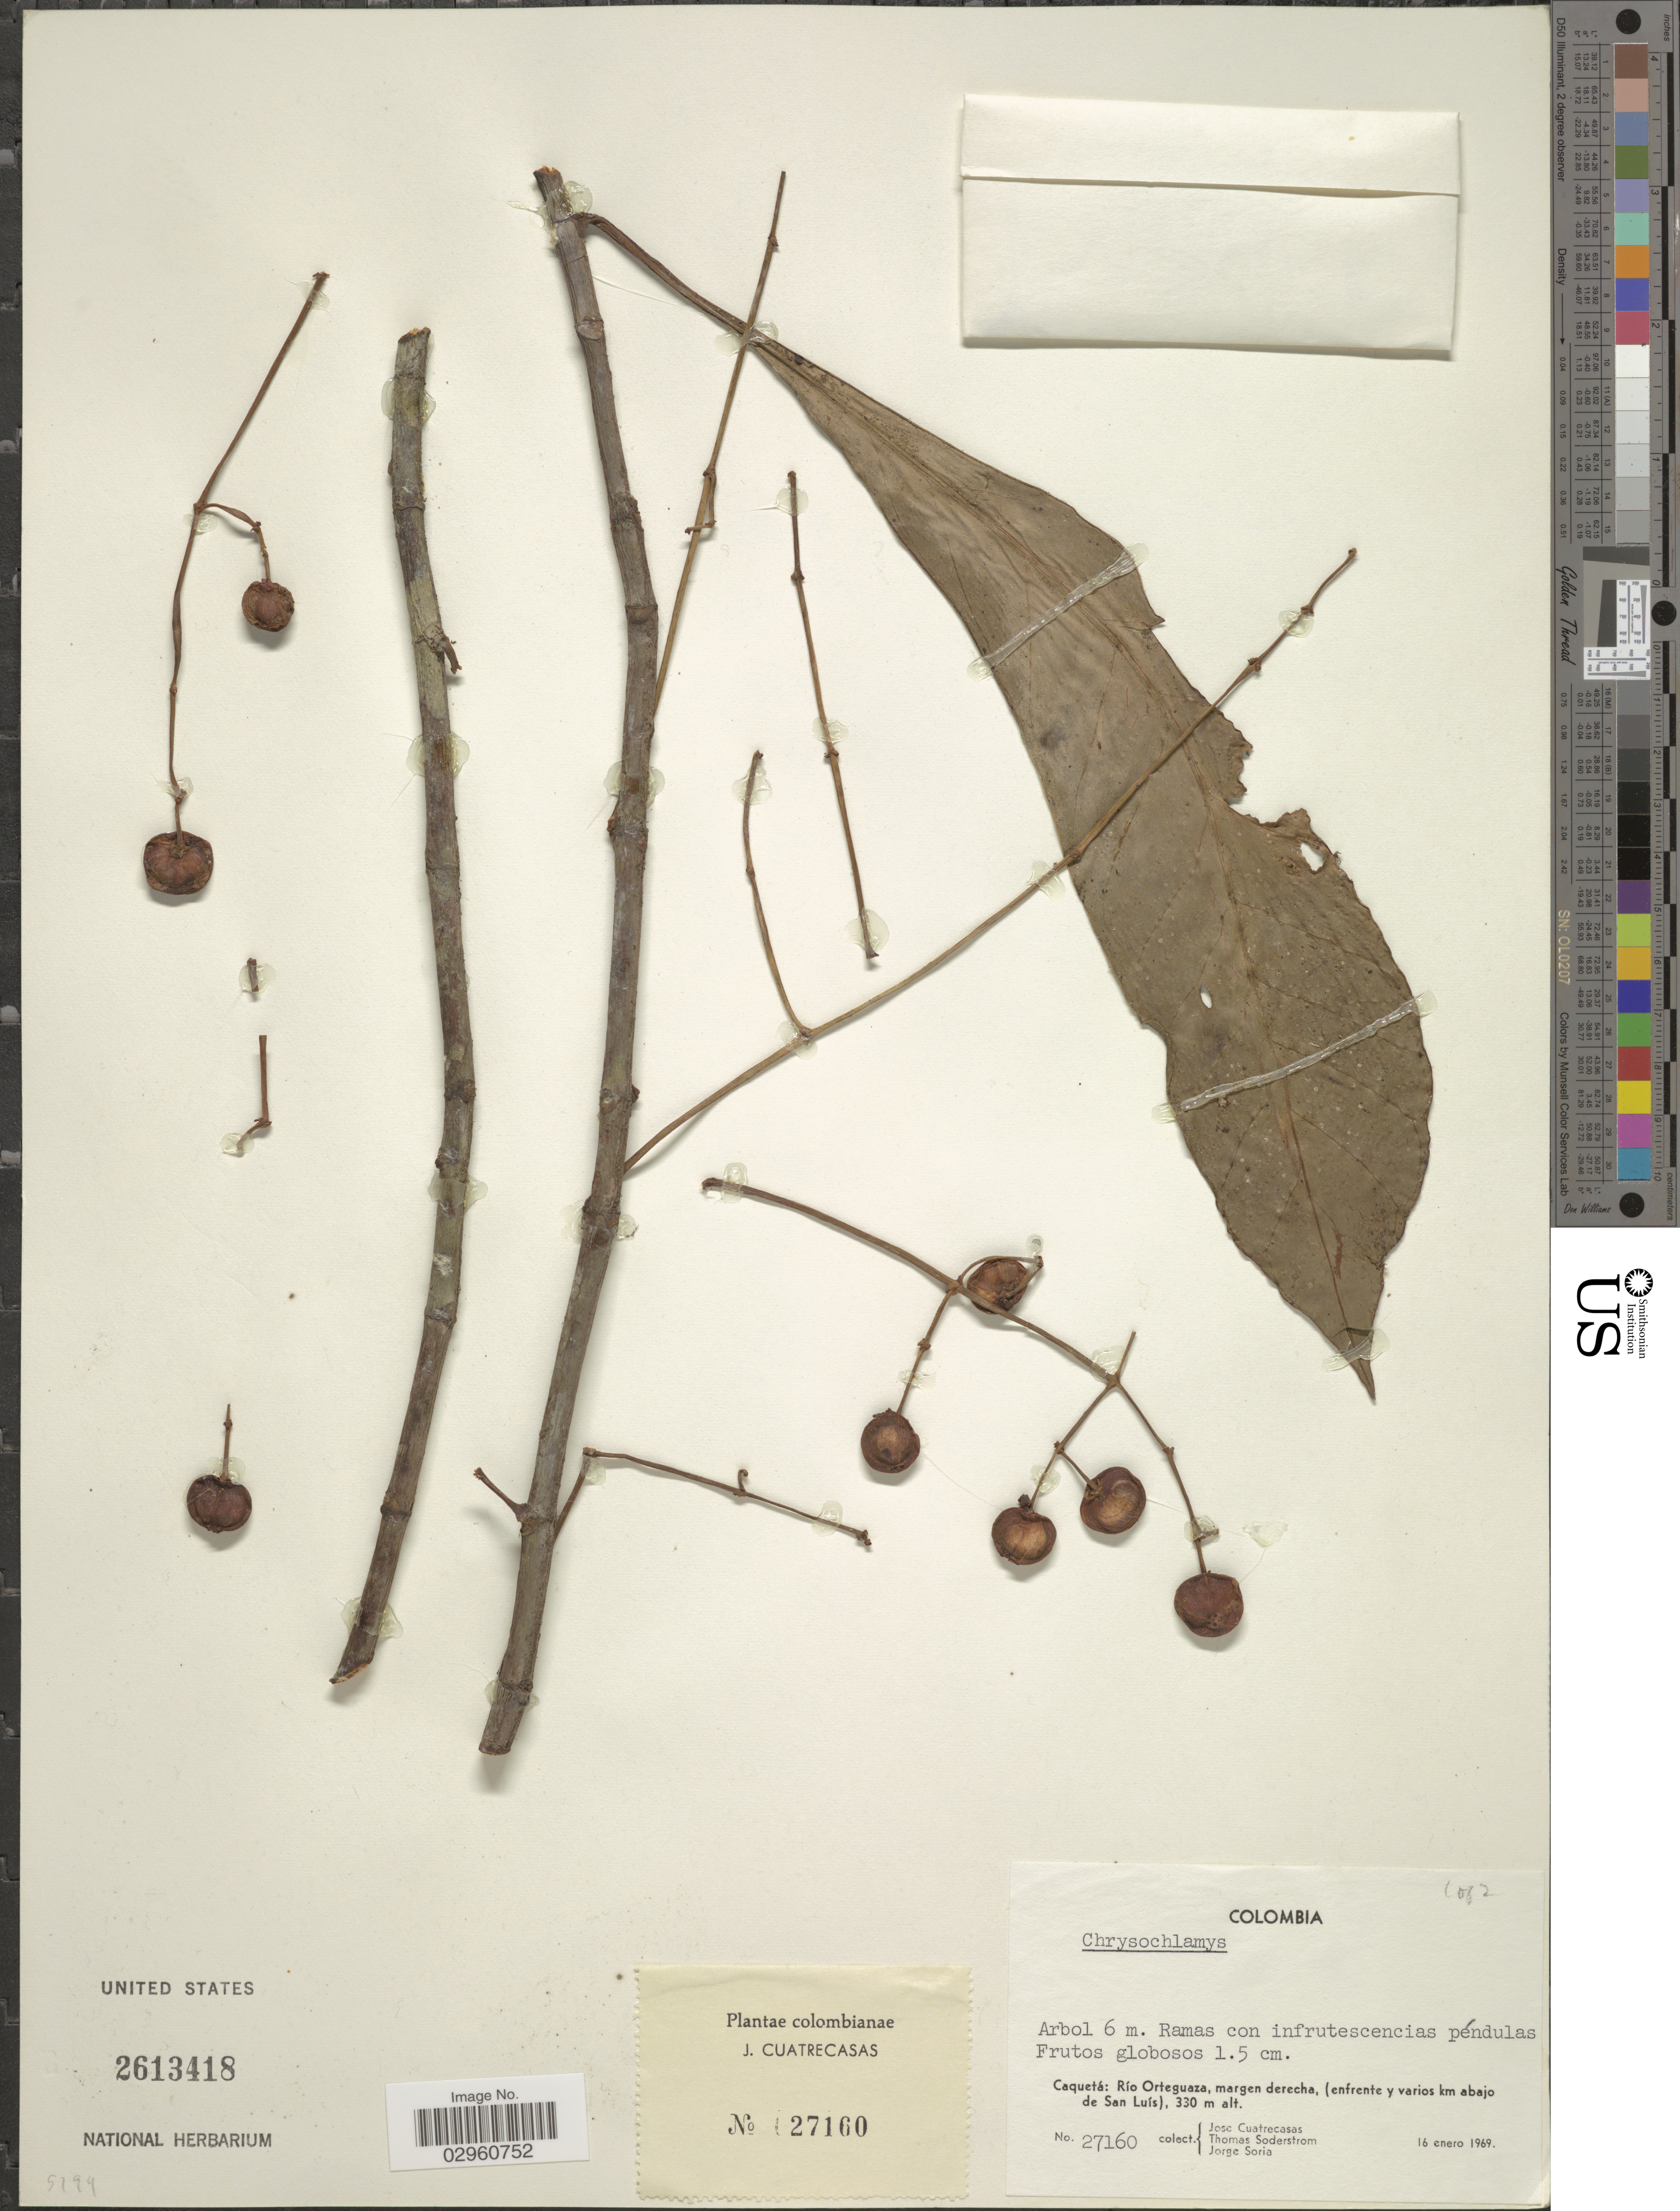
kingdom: Plantae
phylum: Tracheophyta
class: Magnoliopsida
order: Malpighiales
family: Clusiaceae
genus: Chrysochlamys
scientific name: Chrysochlamys sp.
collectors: J. Cuatrecasas, T. R. Soderstrom & J. Soria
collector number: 27160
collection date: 1969-01-16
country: Colombia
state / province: Caquetá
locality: Caquetá: Río Orteguaza, margen derecha, (enfrente y varios km abajo de San Luís).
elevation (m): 330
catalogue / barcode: US 2613418